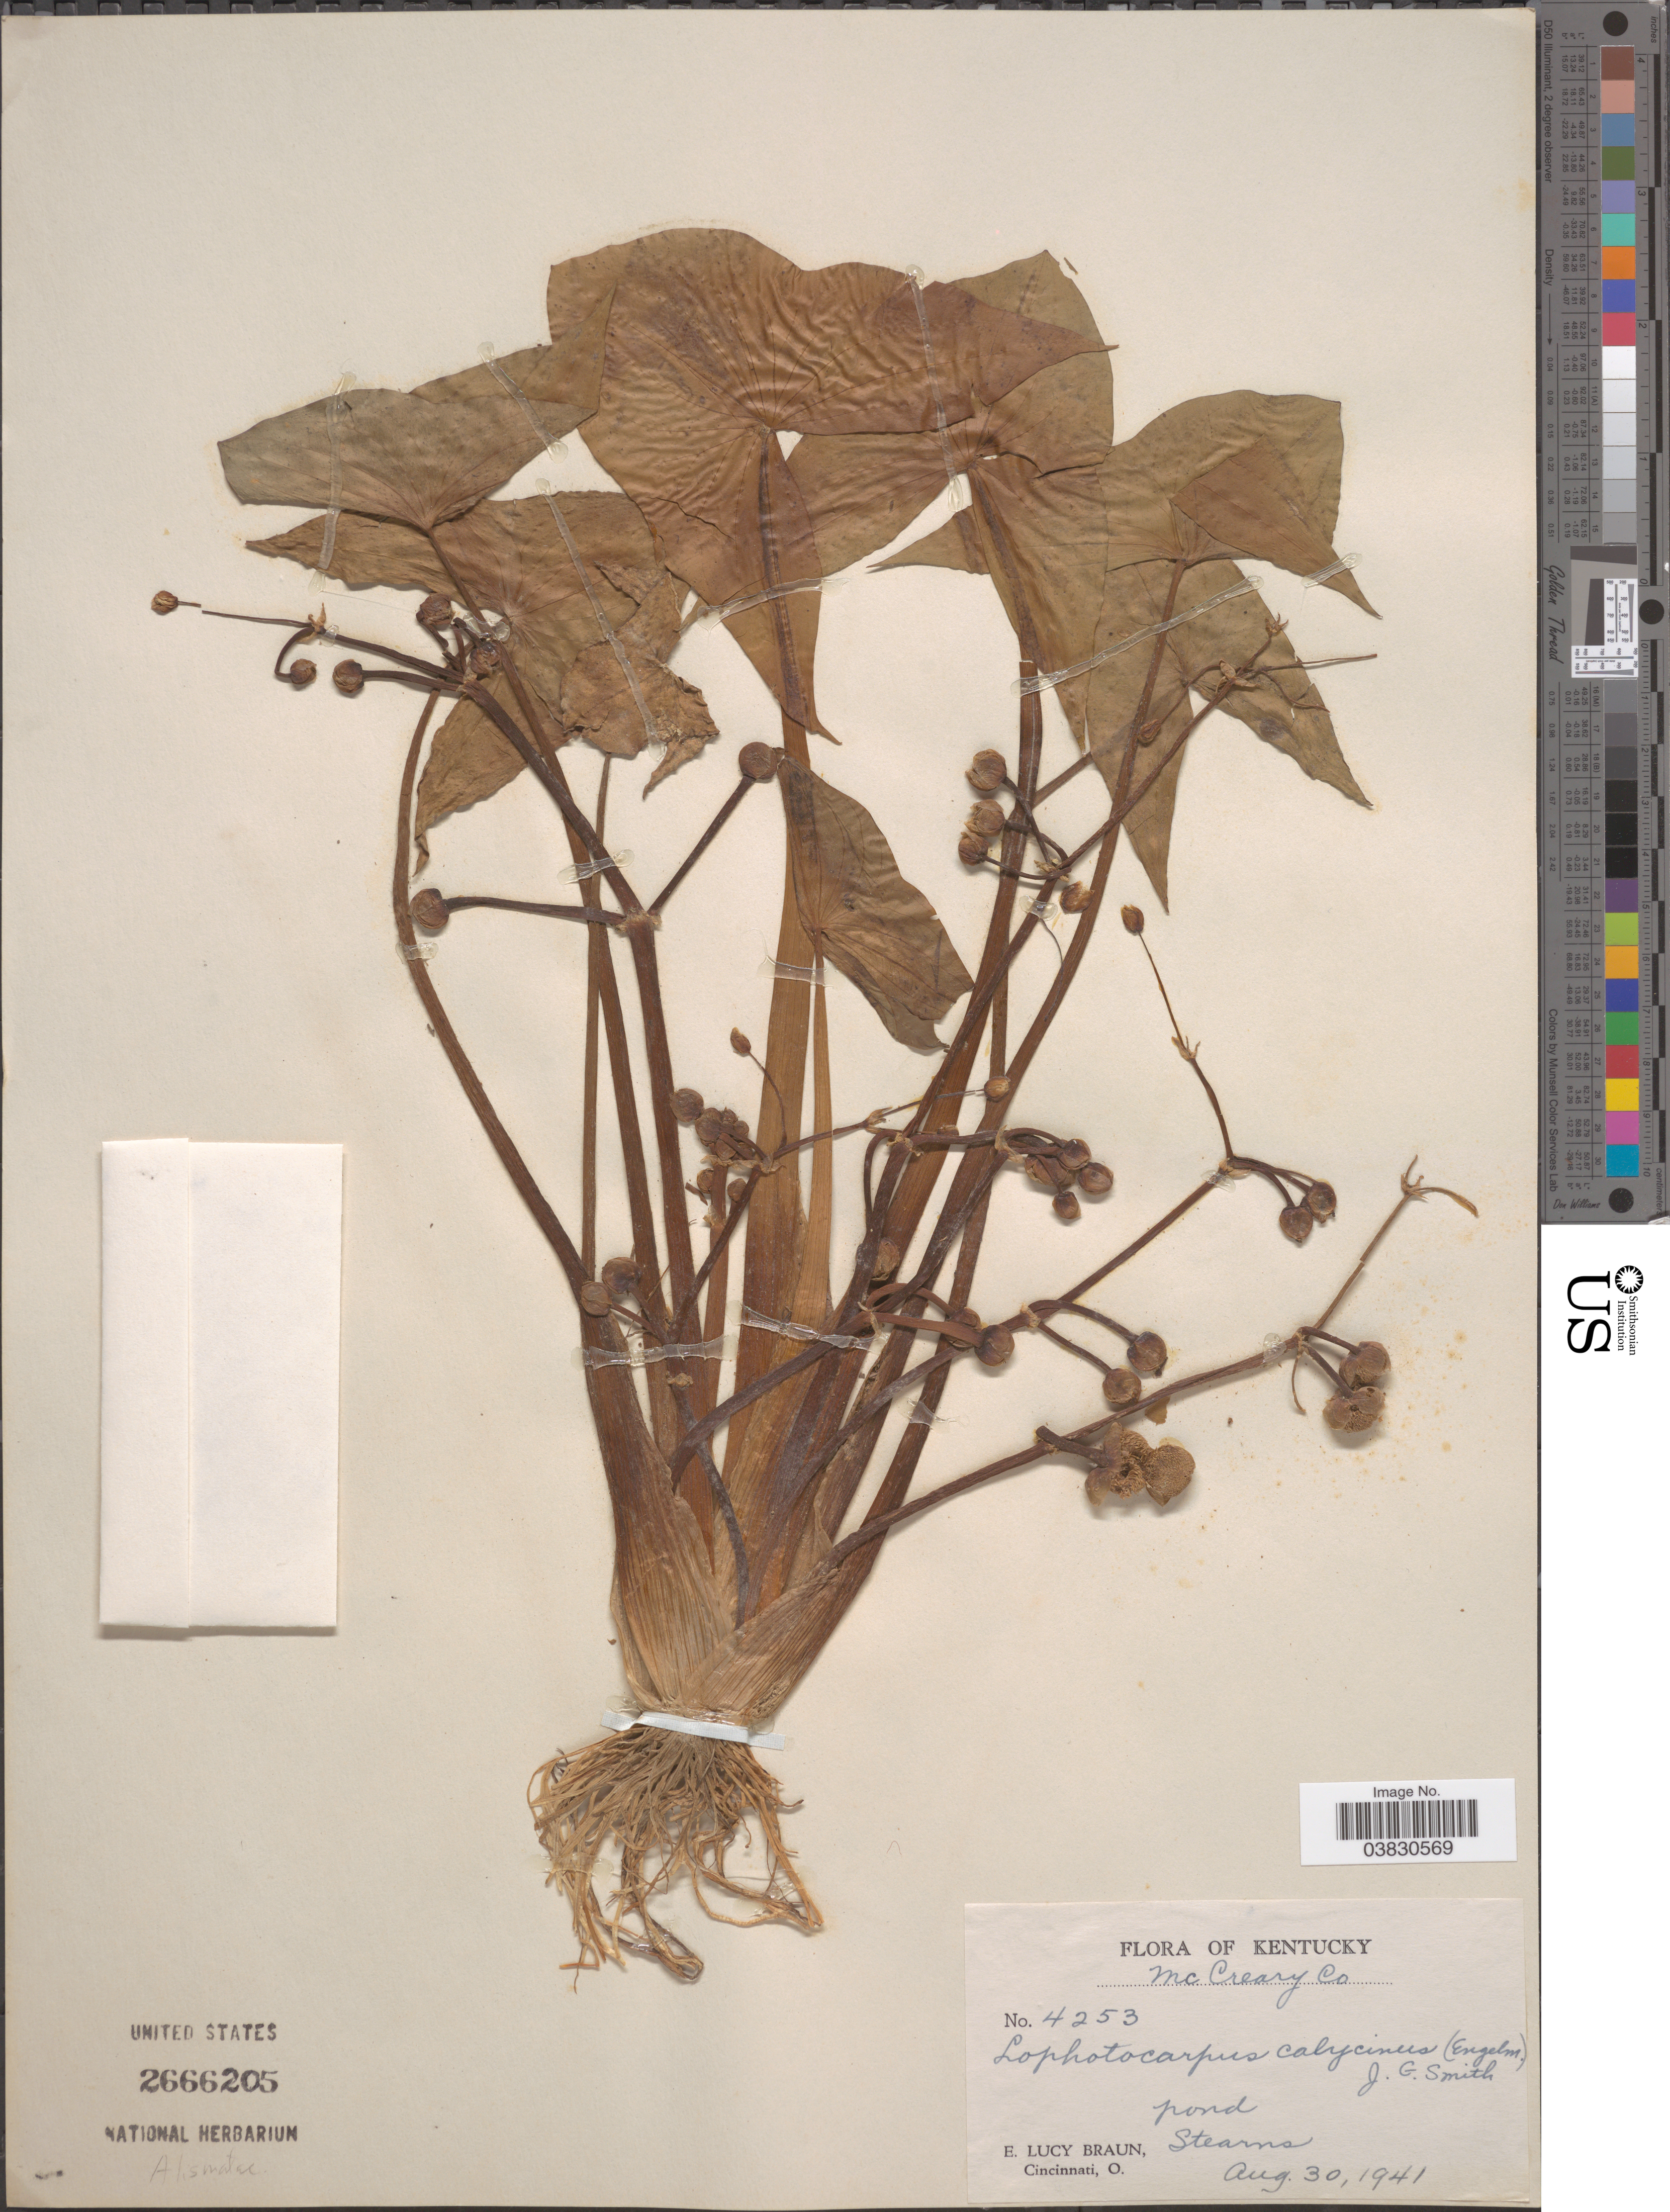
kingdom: Plantae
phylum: Tracheophyta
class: Liliopsida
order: Alismatales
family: Alismataceae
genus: Sagittaria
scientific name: Sagittaria montevidensis subsp. calycina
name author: Cham. & Schltdl.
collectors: E. L. Braun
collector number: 4253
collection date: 1941-08-30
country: United States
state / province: Kentucky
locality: Mc Creary Co. Pond Stearns.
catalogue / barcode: US 2666205